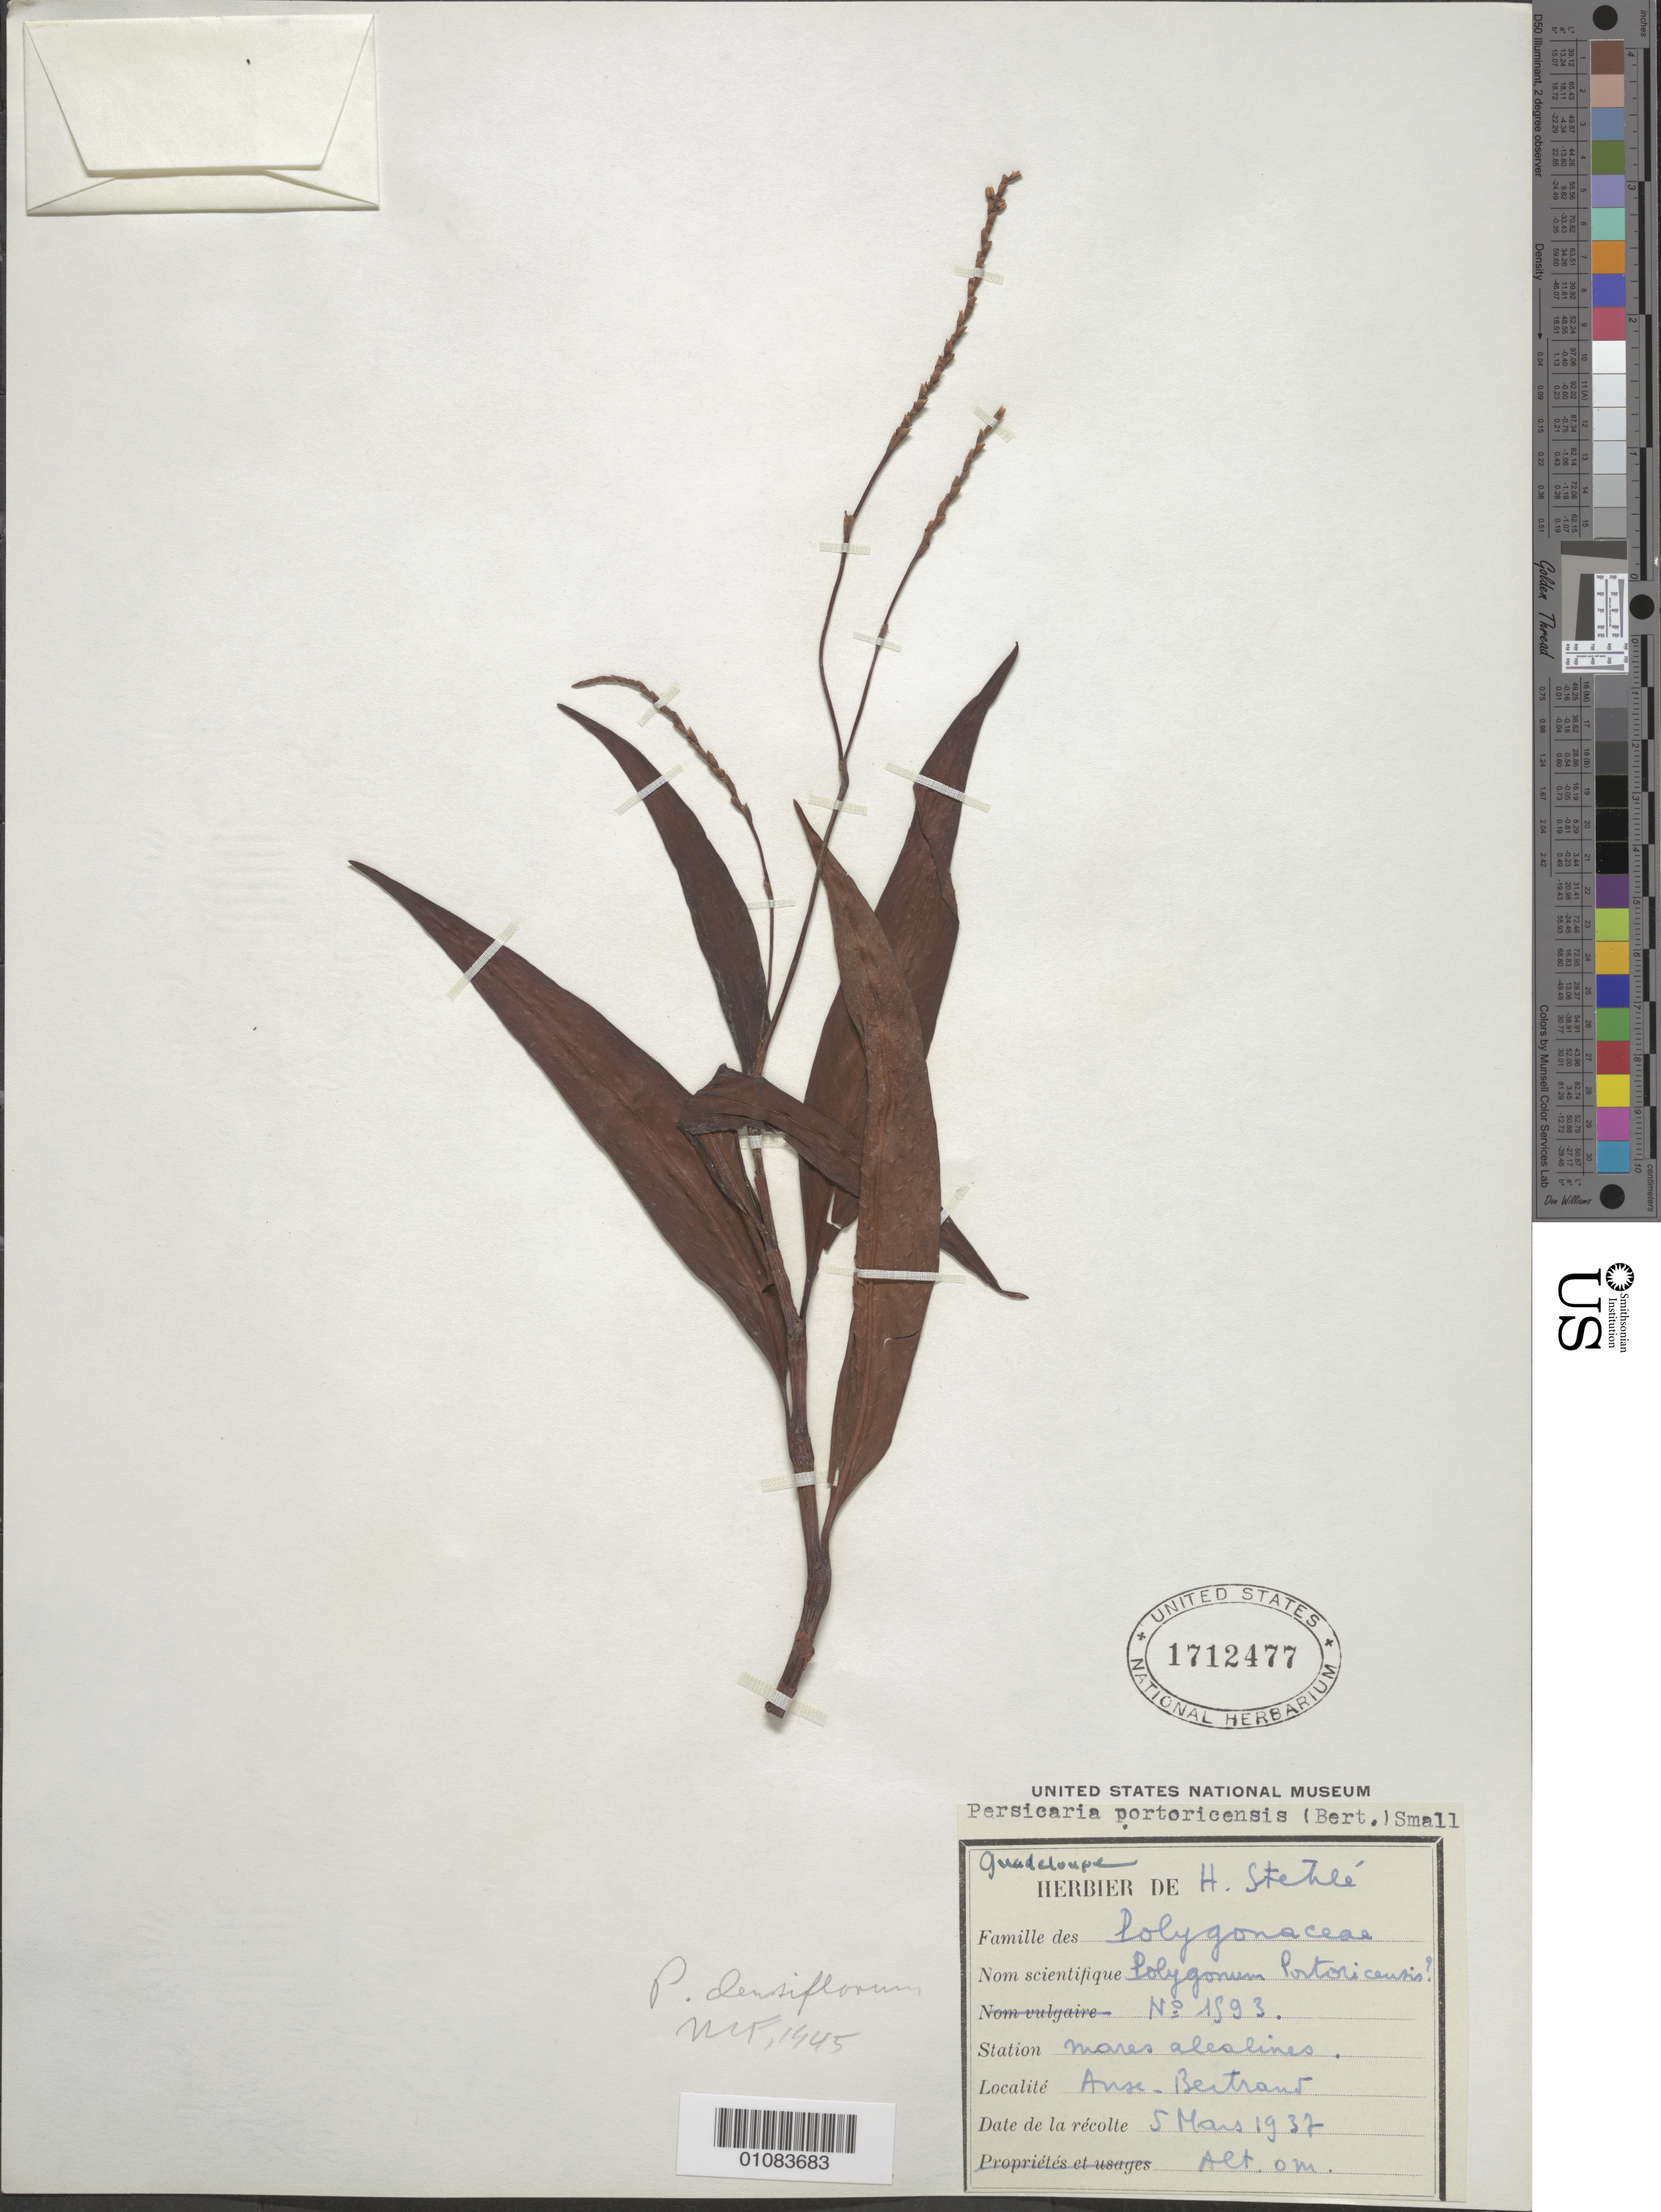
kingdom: Plantae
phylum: Tracheophyta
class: Magnoliopsida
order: Caryophyllales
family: Polygonaceae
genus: Polygonum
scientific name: Polygonum densiflorum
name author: Meisn.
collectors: H. Stehlé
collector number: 1593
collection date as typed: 05 May 1937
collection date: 1937-05-05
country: Guadeloupe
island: Grande Terre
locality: Anse Bertrand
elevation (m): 0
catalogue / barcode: US 1712477